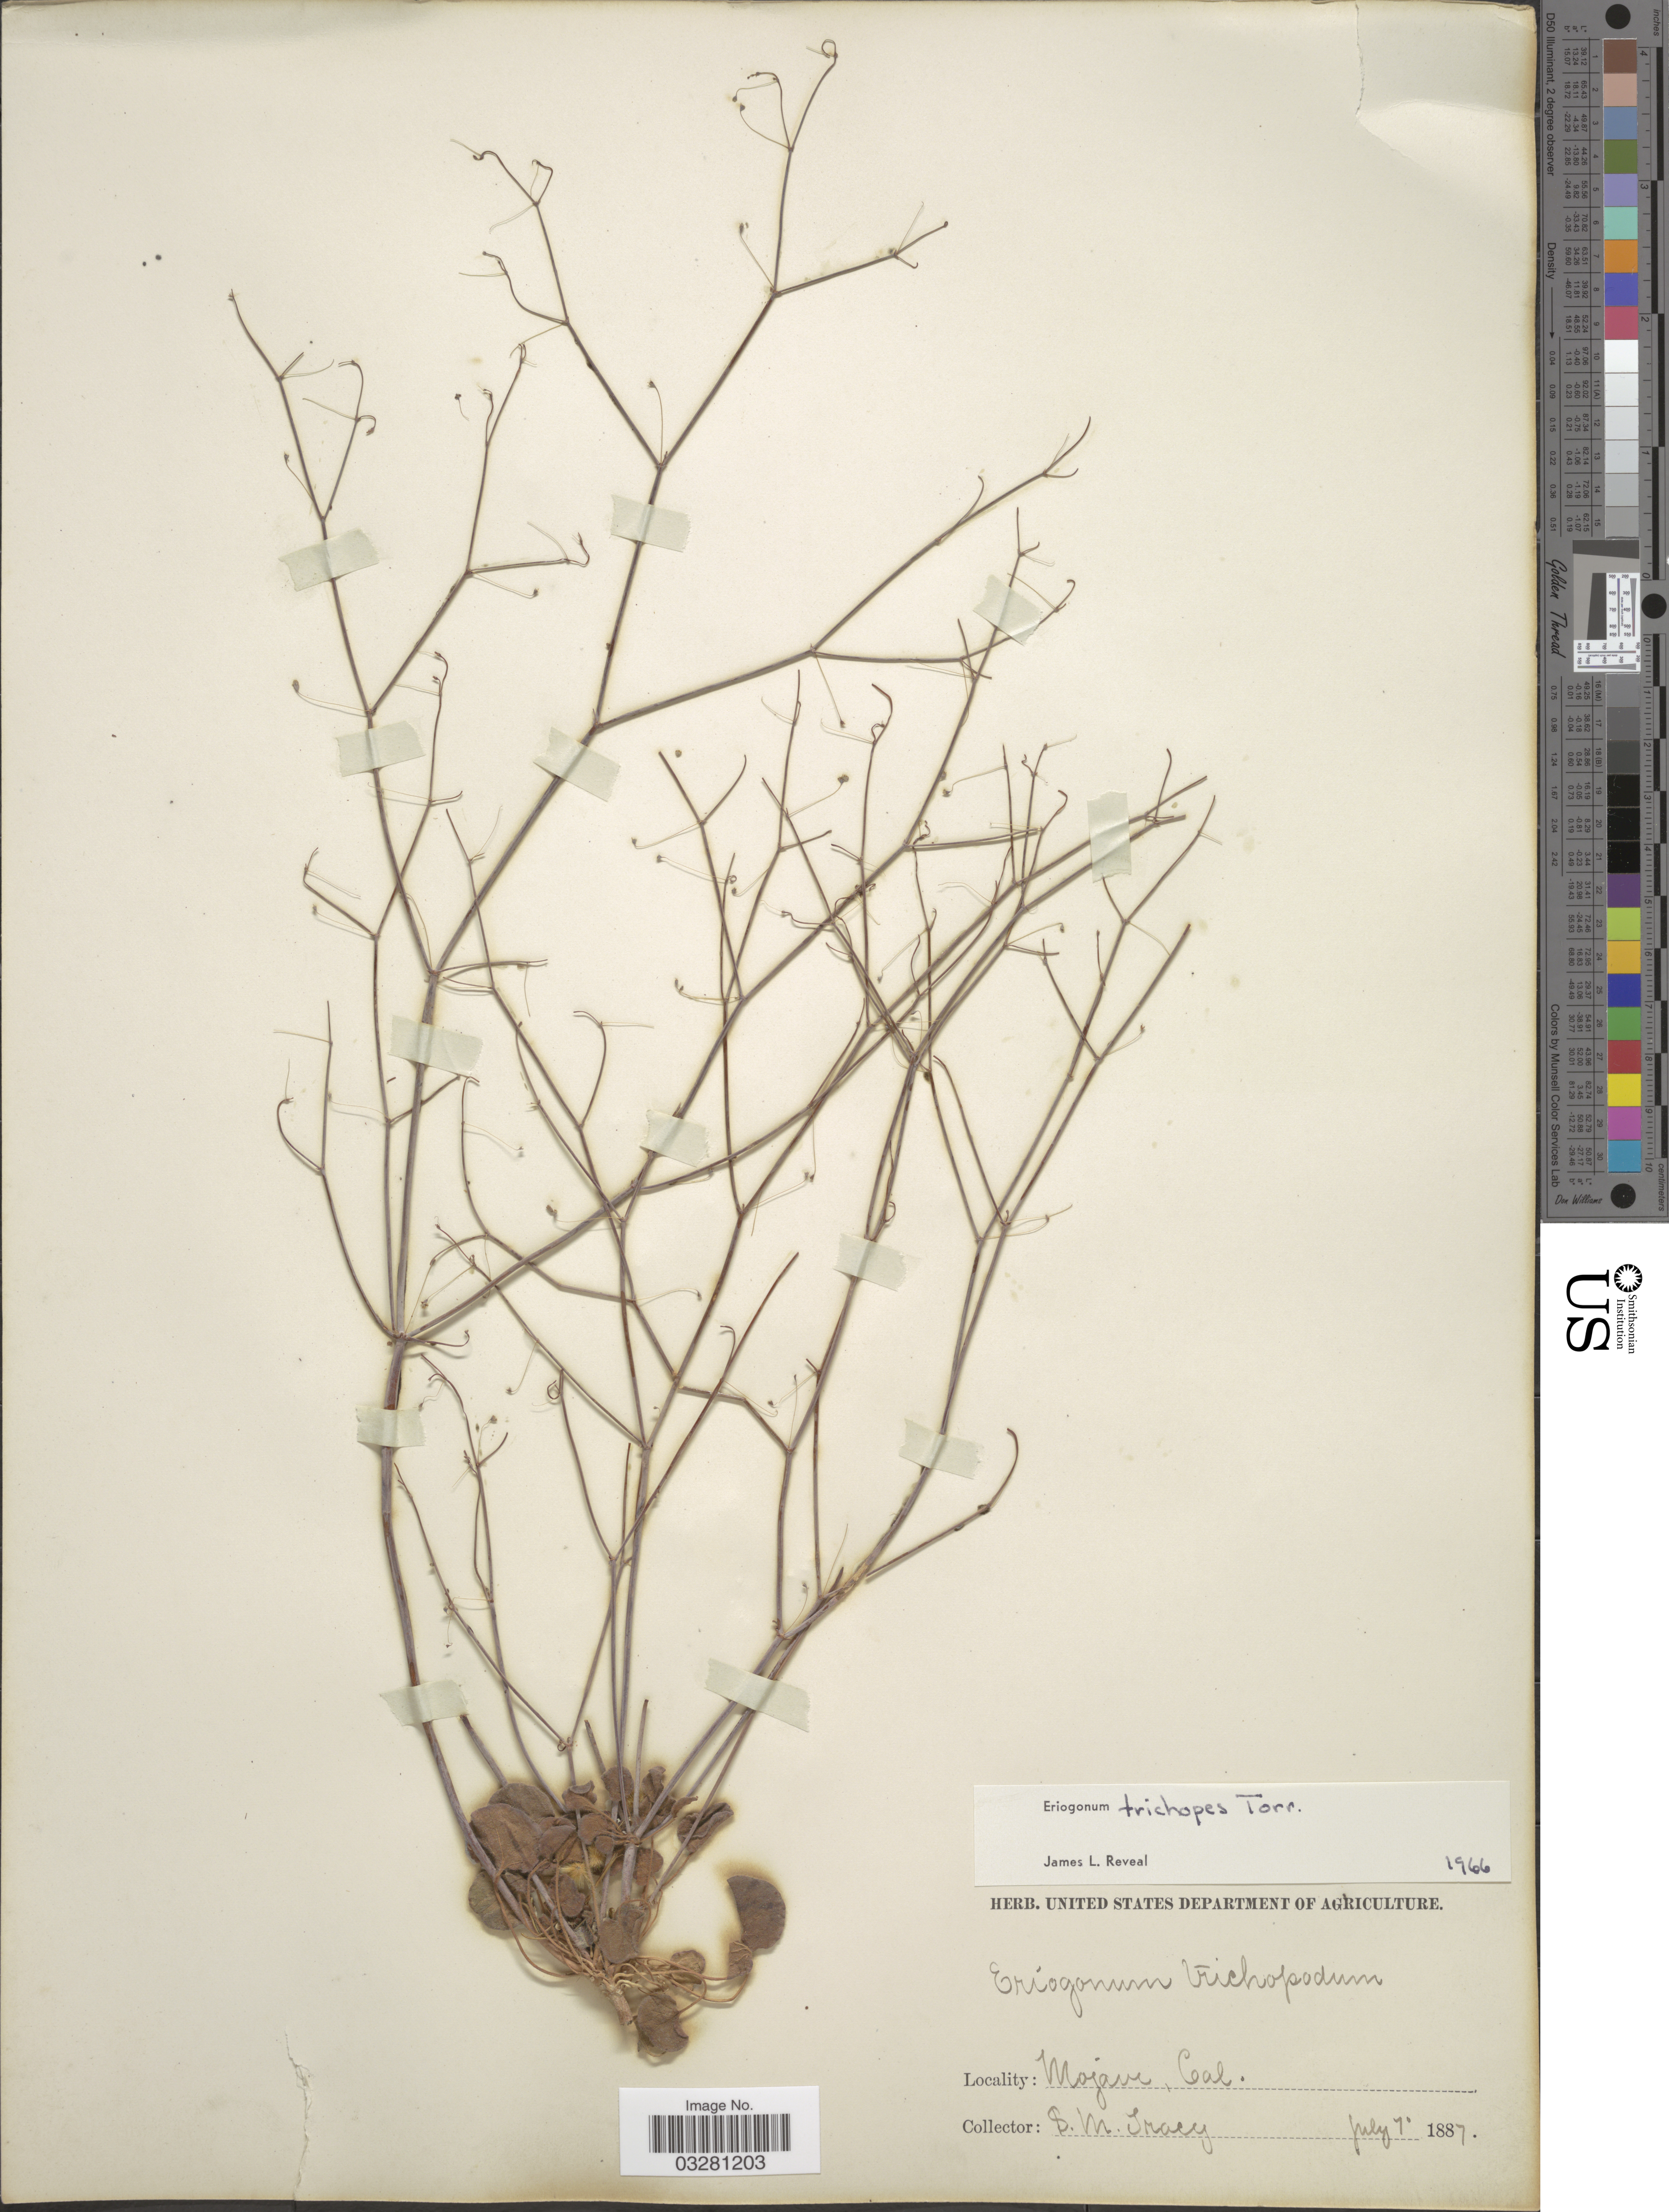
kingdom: Plantae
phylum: Tracheophyta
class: Magnoliopsida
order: Caryophyllales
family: Polygonaceae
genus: Eriogonum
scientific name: Eriogonum trichopes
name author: Torr.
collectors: S. M. Tracy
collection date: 1887-07-07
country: United States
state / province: California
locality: Mojave.